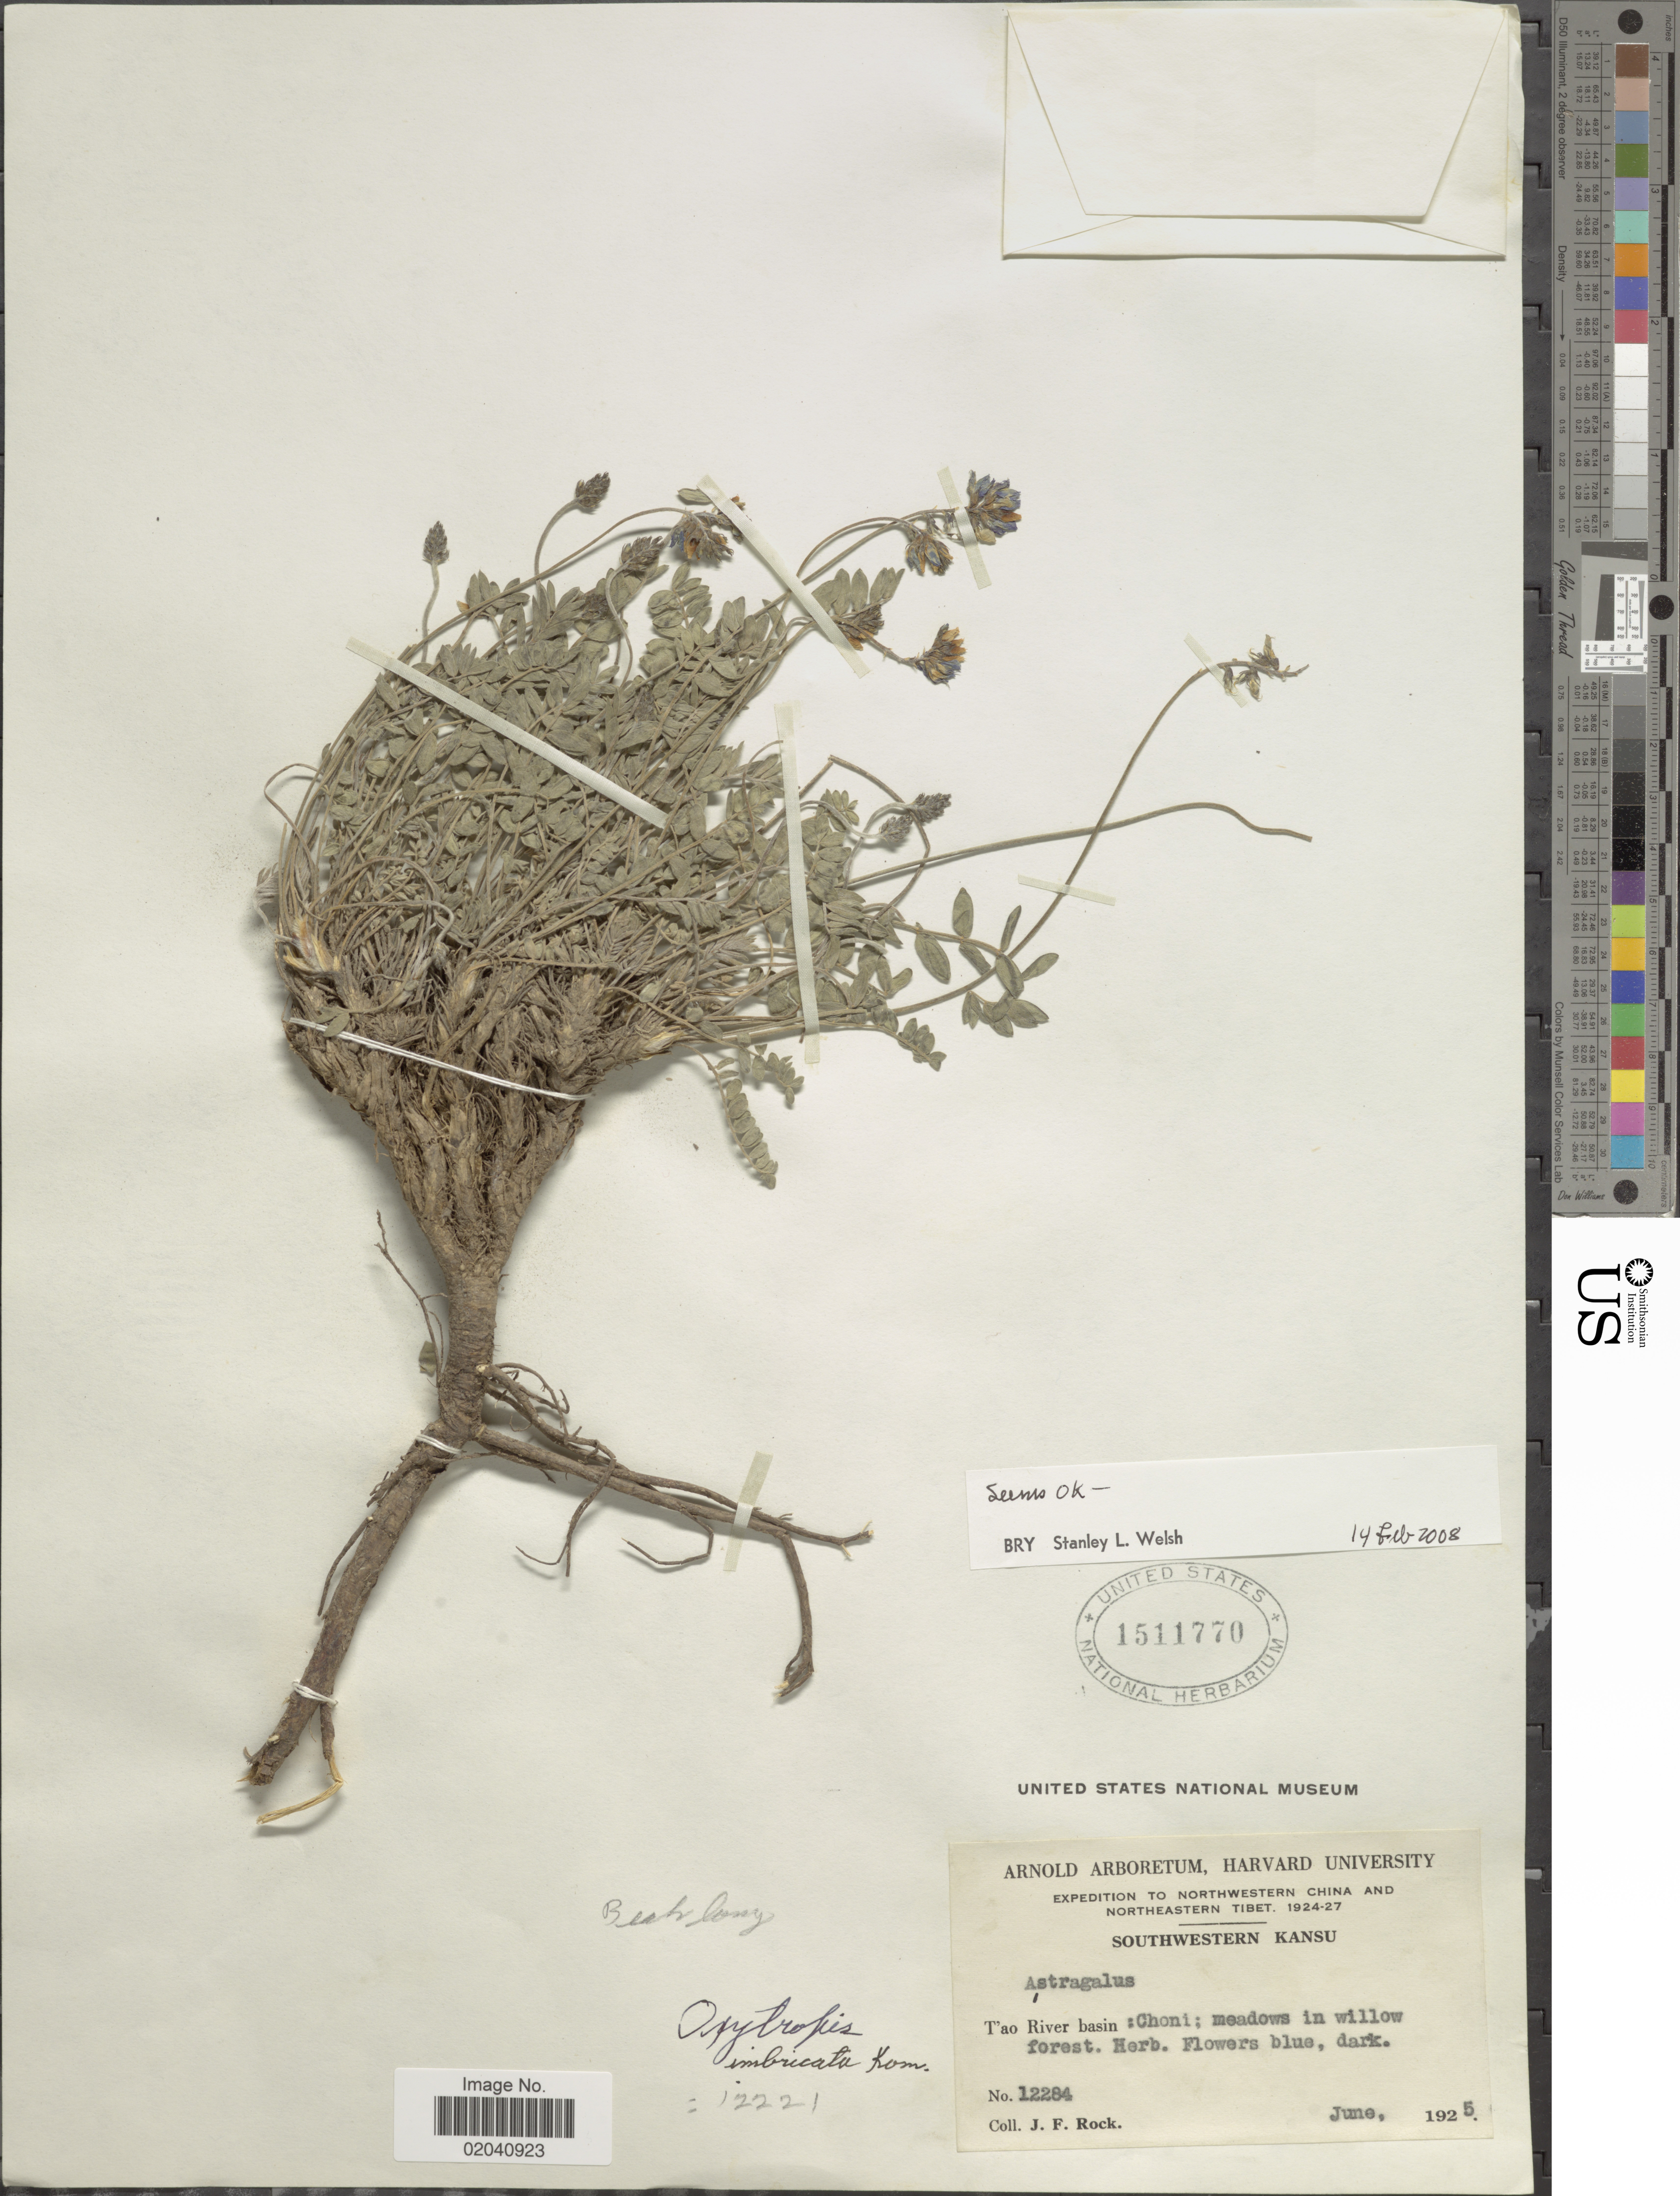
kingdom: Plantae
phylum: Tracheophyta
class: Magnoliopsida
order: Fabales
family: Fabaceae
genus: Oxytropis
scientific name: Oxytropis imbricata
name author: Kom.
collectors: J. Rock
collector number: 12284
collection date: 1925-06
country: China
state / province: Gansu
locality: Southwestern Kansu, T'ao River basin: Choni: meaows in willow forest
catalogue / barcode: US 1511770